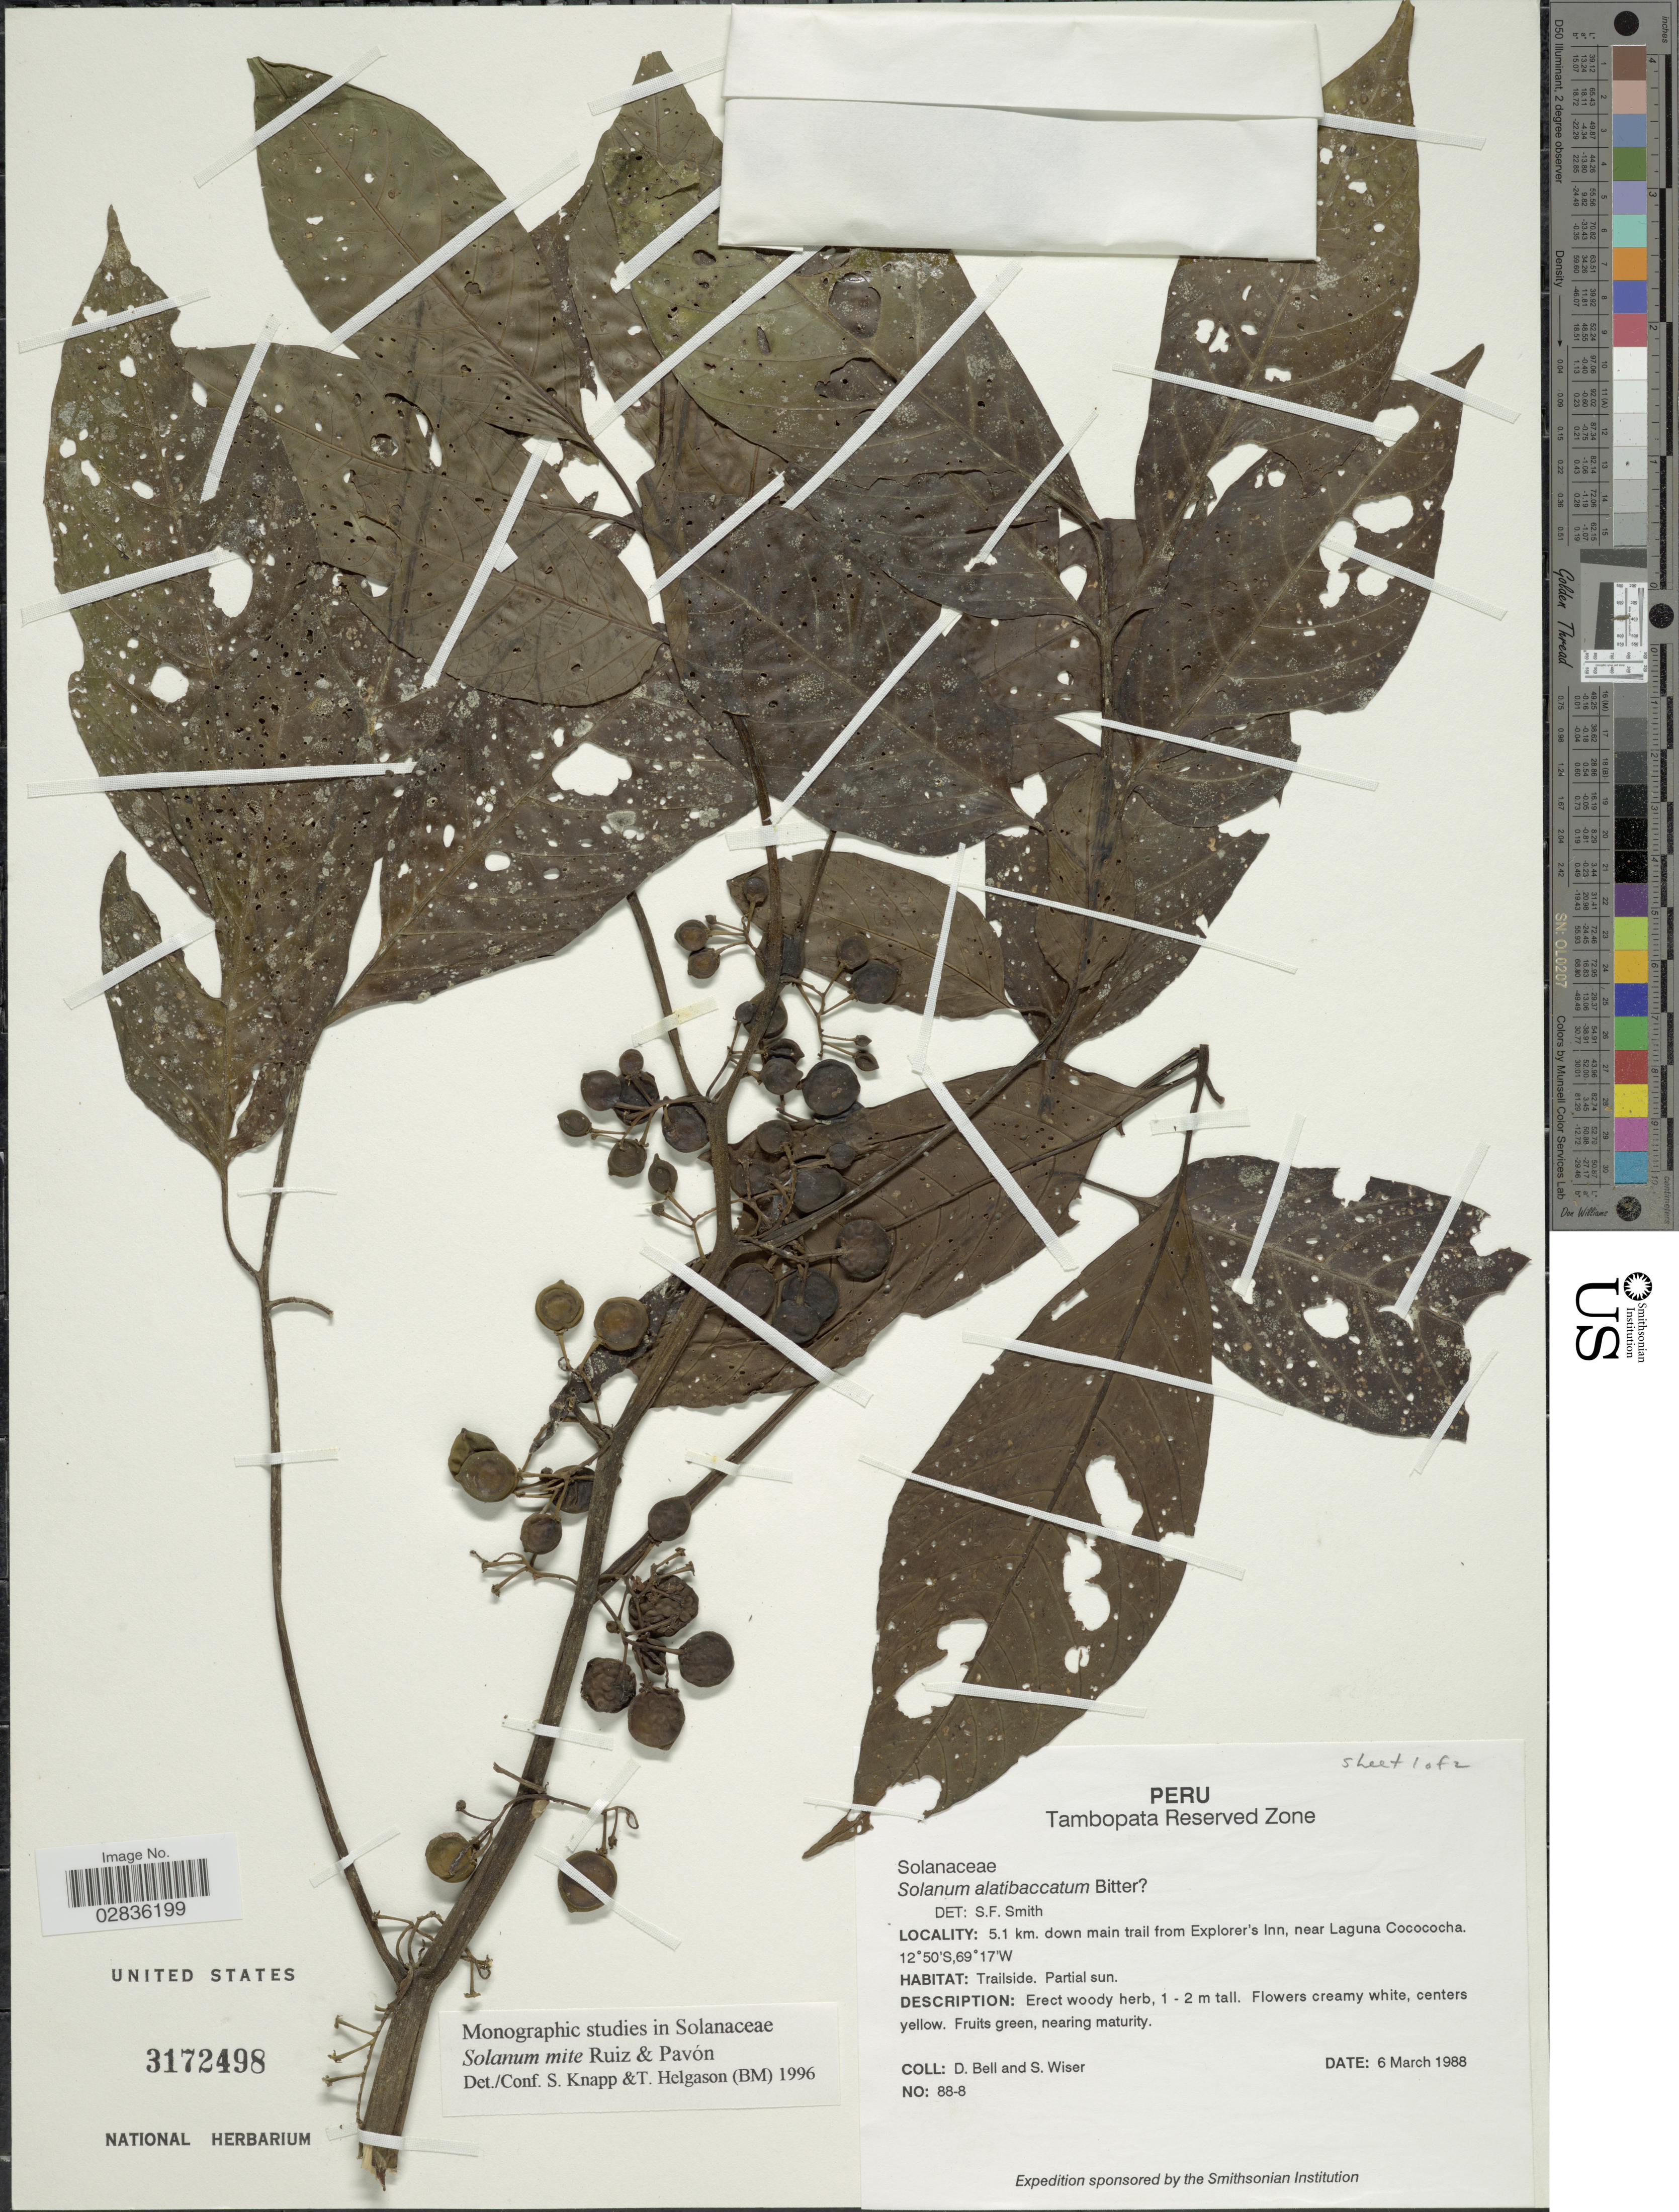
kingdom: Plantae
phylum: Tracheophyta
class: Magnoliopsida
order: Solanales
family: Solanaceae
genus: Solanum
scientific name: Solanum mite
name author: Ruiz & Pav.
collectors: D. A. Bell & S. Wiser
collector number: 88-8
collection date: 1988-03-06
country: Peru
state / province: Madre de Dios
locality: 5.1 km. down main trail from Explorer's Inn, near Laguna Cocococha. Tambopata Reserved Zone.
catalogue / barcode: US 3172498